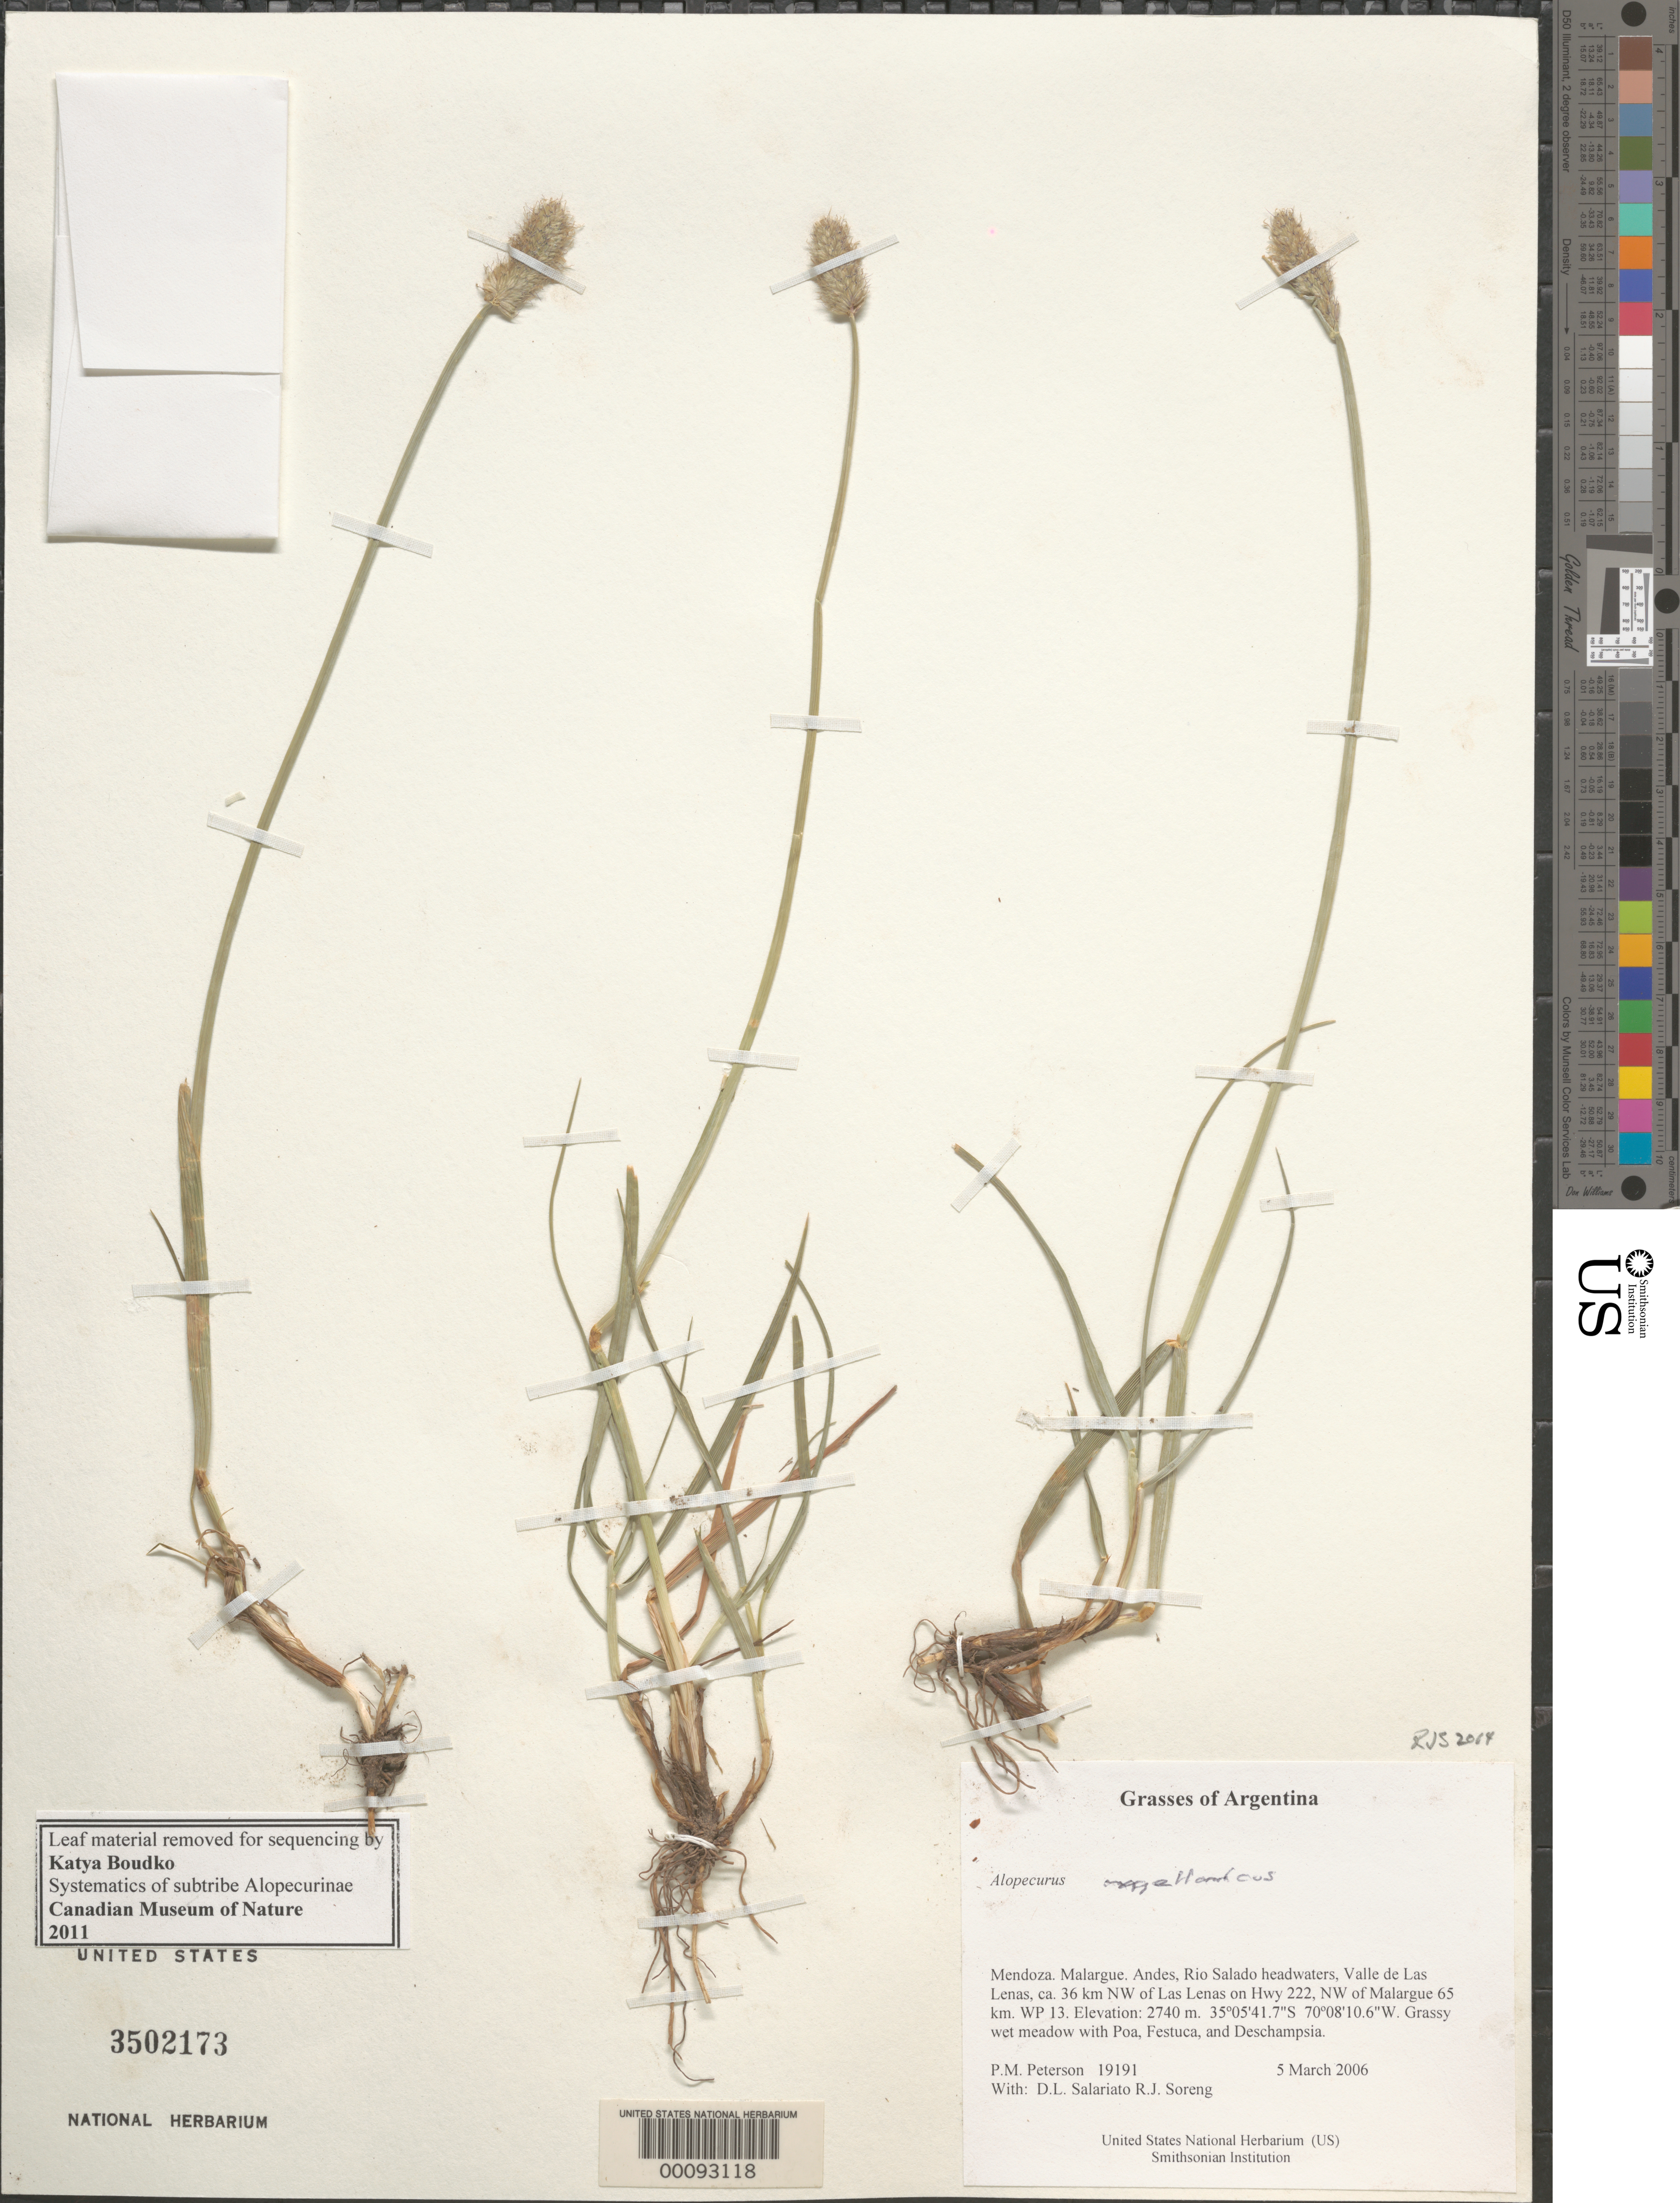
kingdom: Plantae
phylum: Tracheophyta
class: Liliopsida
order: Poales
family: Poaceae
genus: Alopecurus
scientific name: Alopecurus magellanicus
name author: Lam.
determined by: Soreng, Robert J., Research Associate (BOT), Smithsonian Institution - National Museum of Natural History (UNITED STATES)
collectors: P. M. Peterson, R. J. Soreng, D. Salariato & A. Panizza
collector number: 19191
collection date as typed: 05 Mar 2006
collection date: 2006-03-05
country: Argentina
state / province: Mendoza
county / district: Malargue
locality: Andes, Rio Salado headwaters, Valle de Las Lenas, ca. 36 km NW of Las Lenas on Hwy 222, NW of Malargue 65 km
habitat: Grassy wet meadow with Poa, Festuca, and Deschampsia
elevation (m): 2740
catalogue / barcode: US 3502173